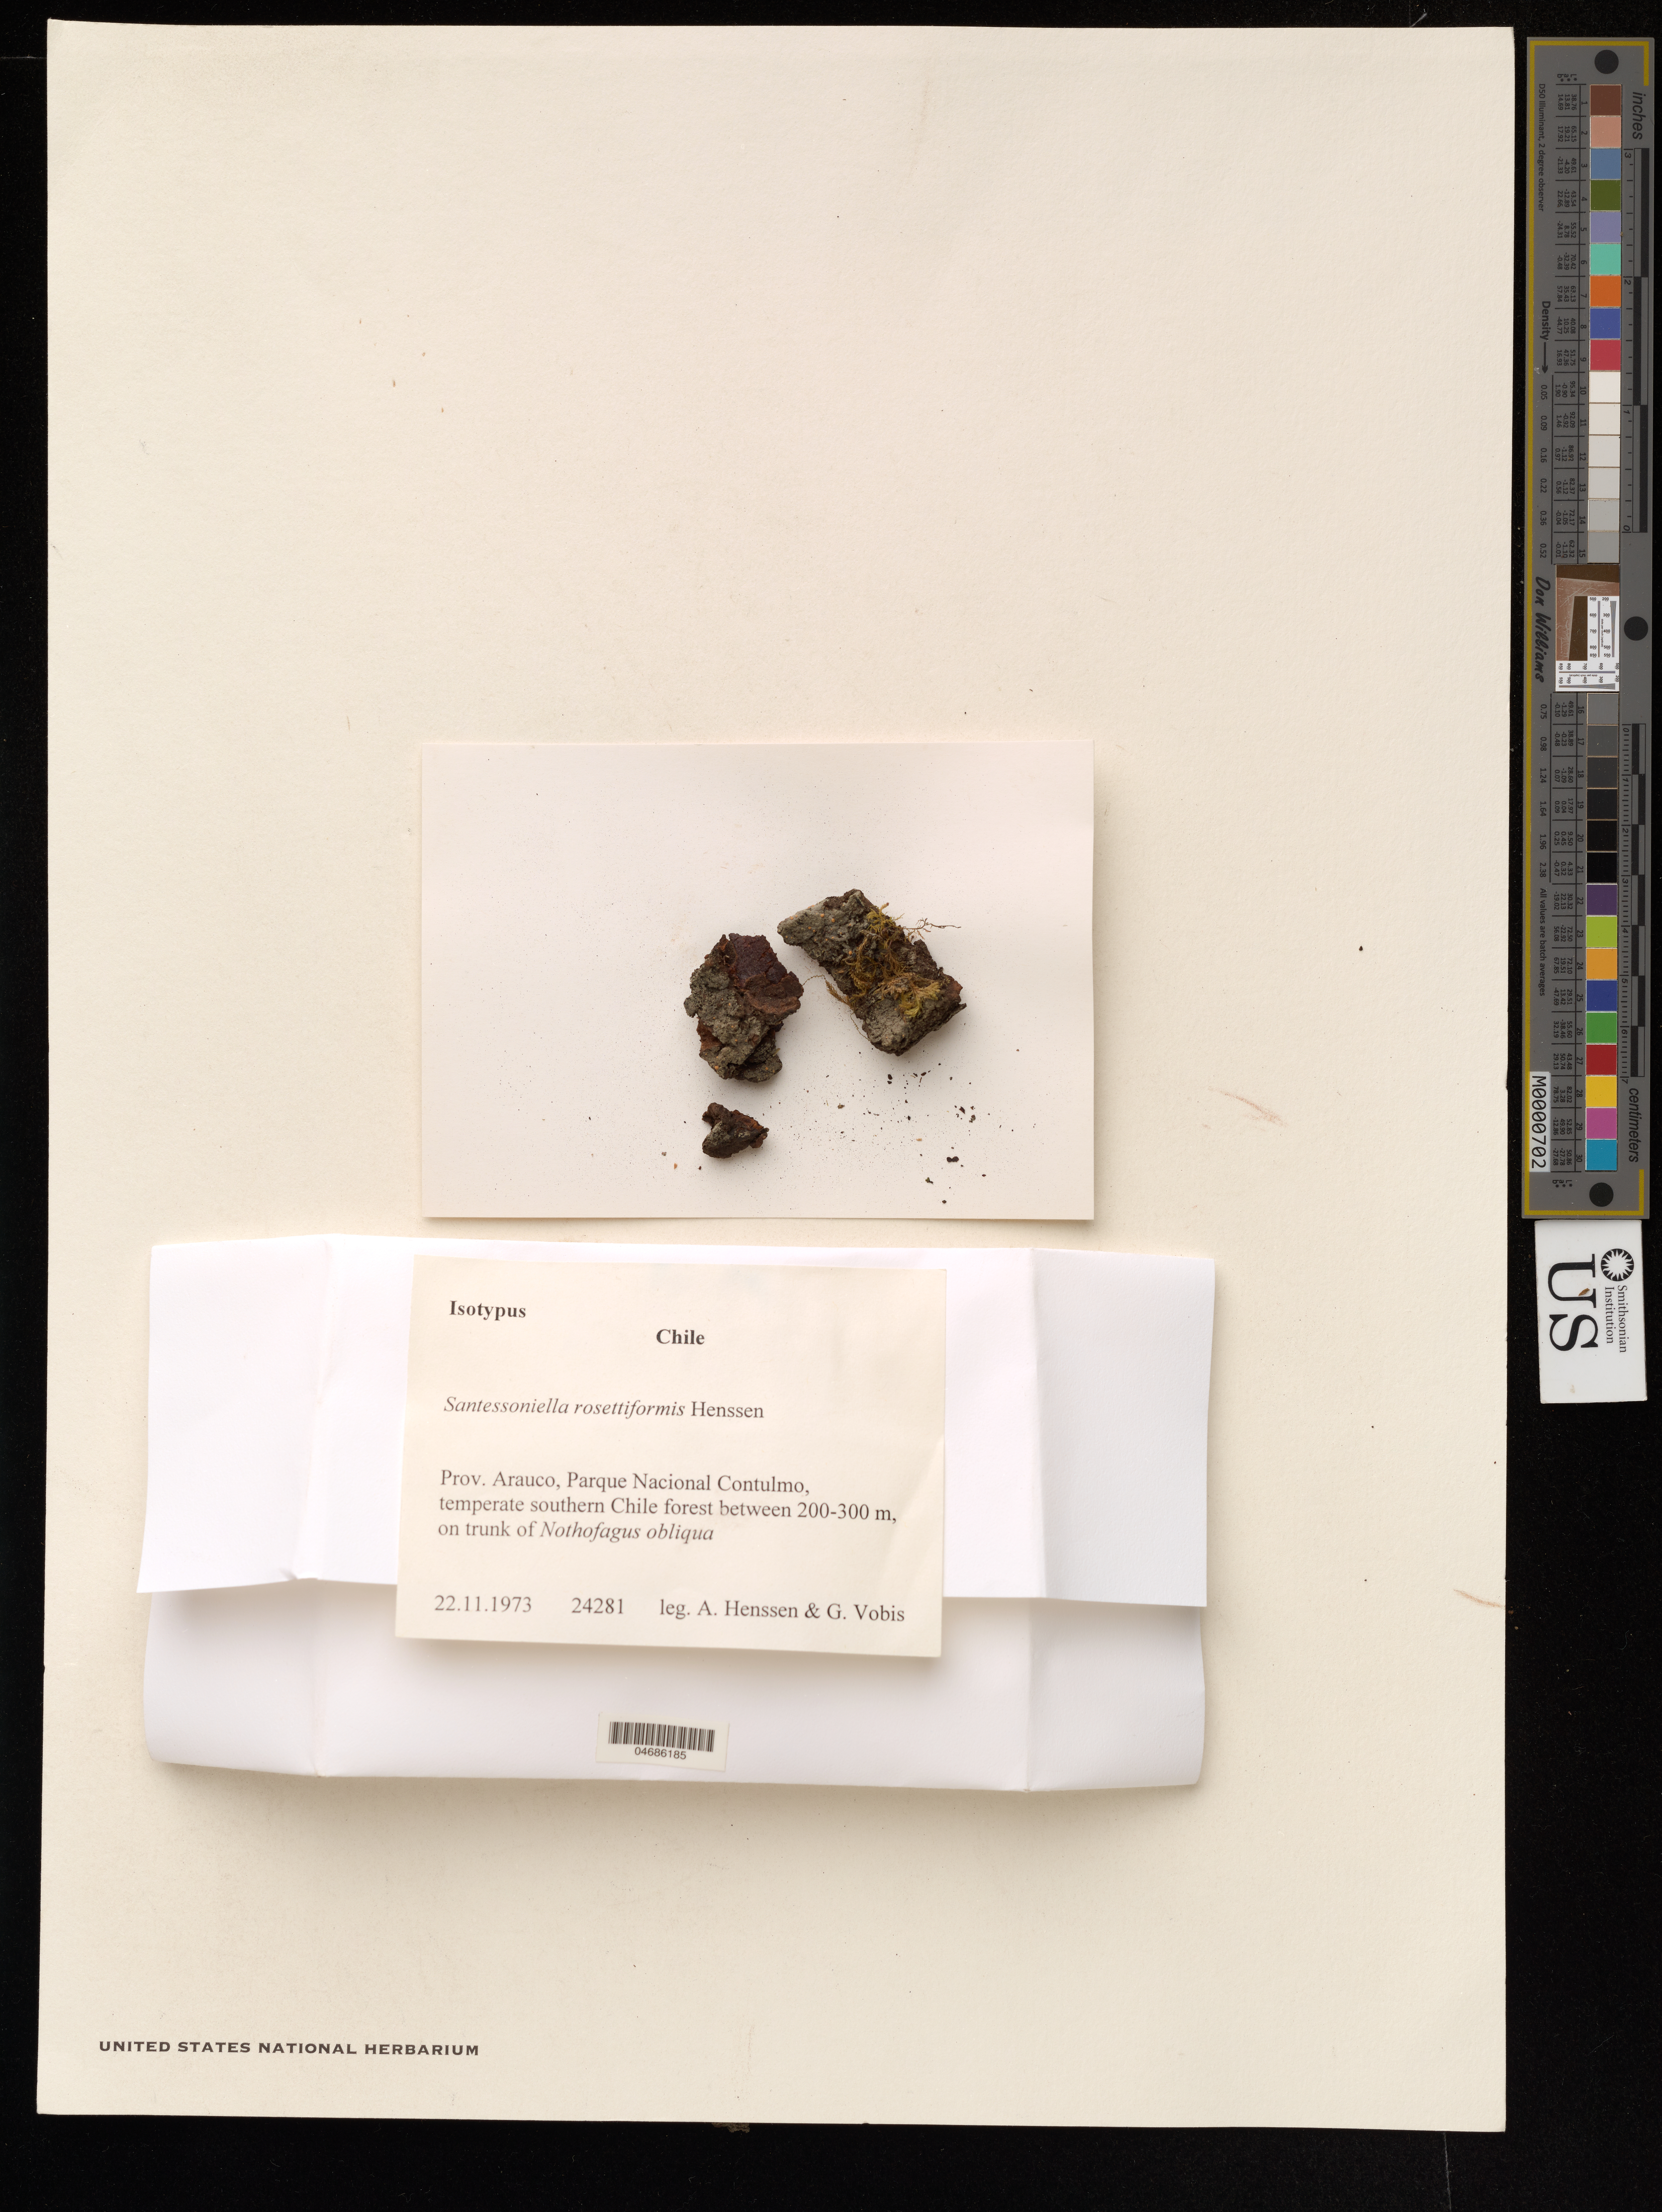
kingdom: Fungi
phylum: Ascomycota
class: Lecanoromycetes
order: Peltigerales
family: Pannariaceae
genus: Santessoniella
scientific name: Santessoniella rosettiformis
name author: Henssen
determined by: Medeiros, Ian D., Peter Buck Postdoctoral Fellow (US), Smithsonian Institution - National Museum of Natural History (UNITED STATES)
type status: Isotype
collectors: A. Henssen & G. Vobis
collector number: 24281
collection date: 1973-11-22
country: Chile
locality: Prov. Arauco. Parque Nacional Contulmo, temperate southern Chile forest.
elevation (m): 200